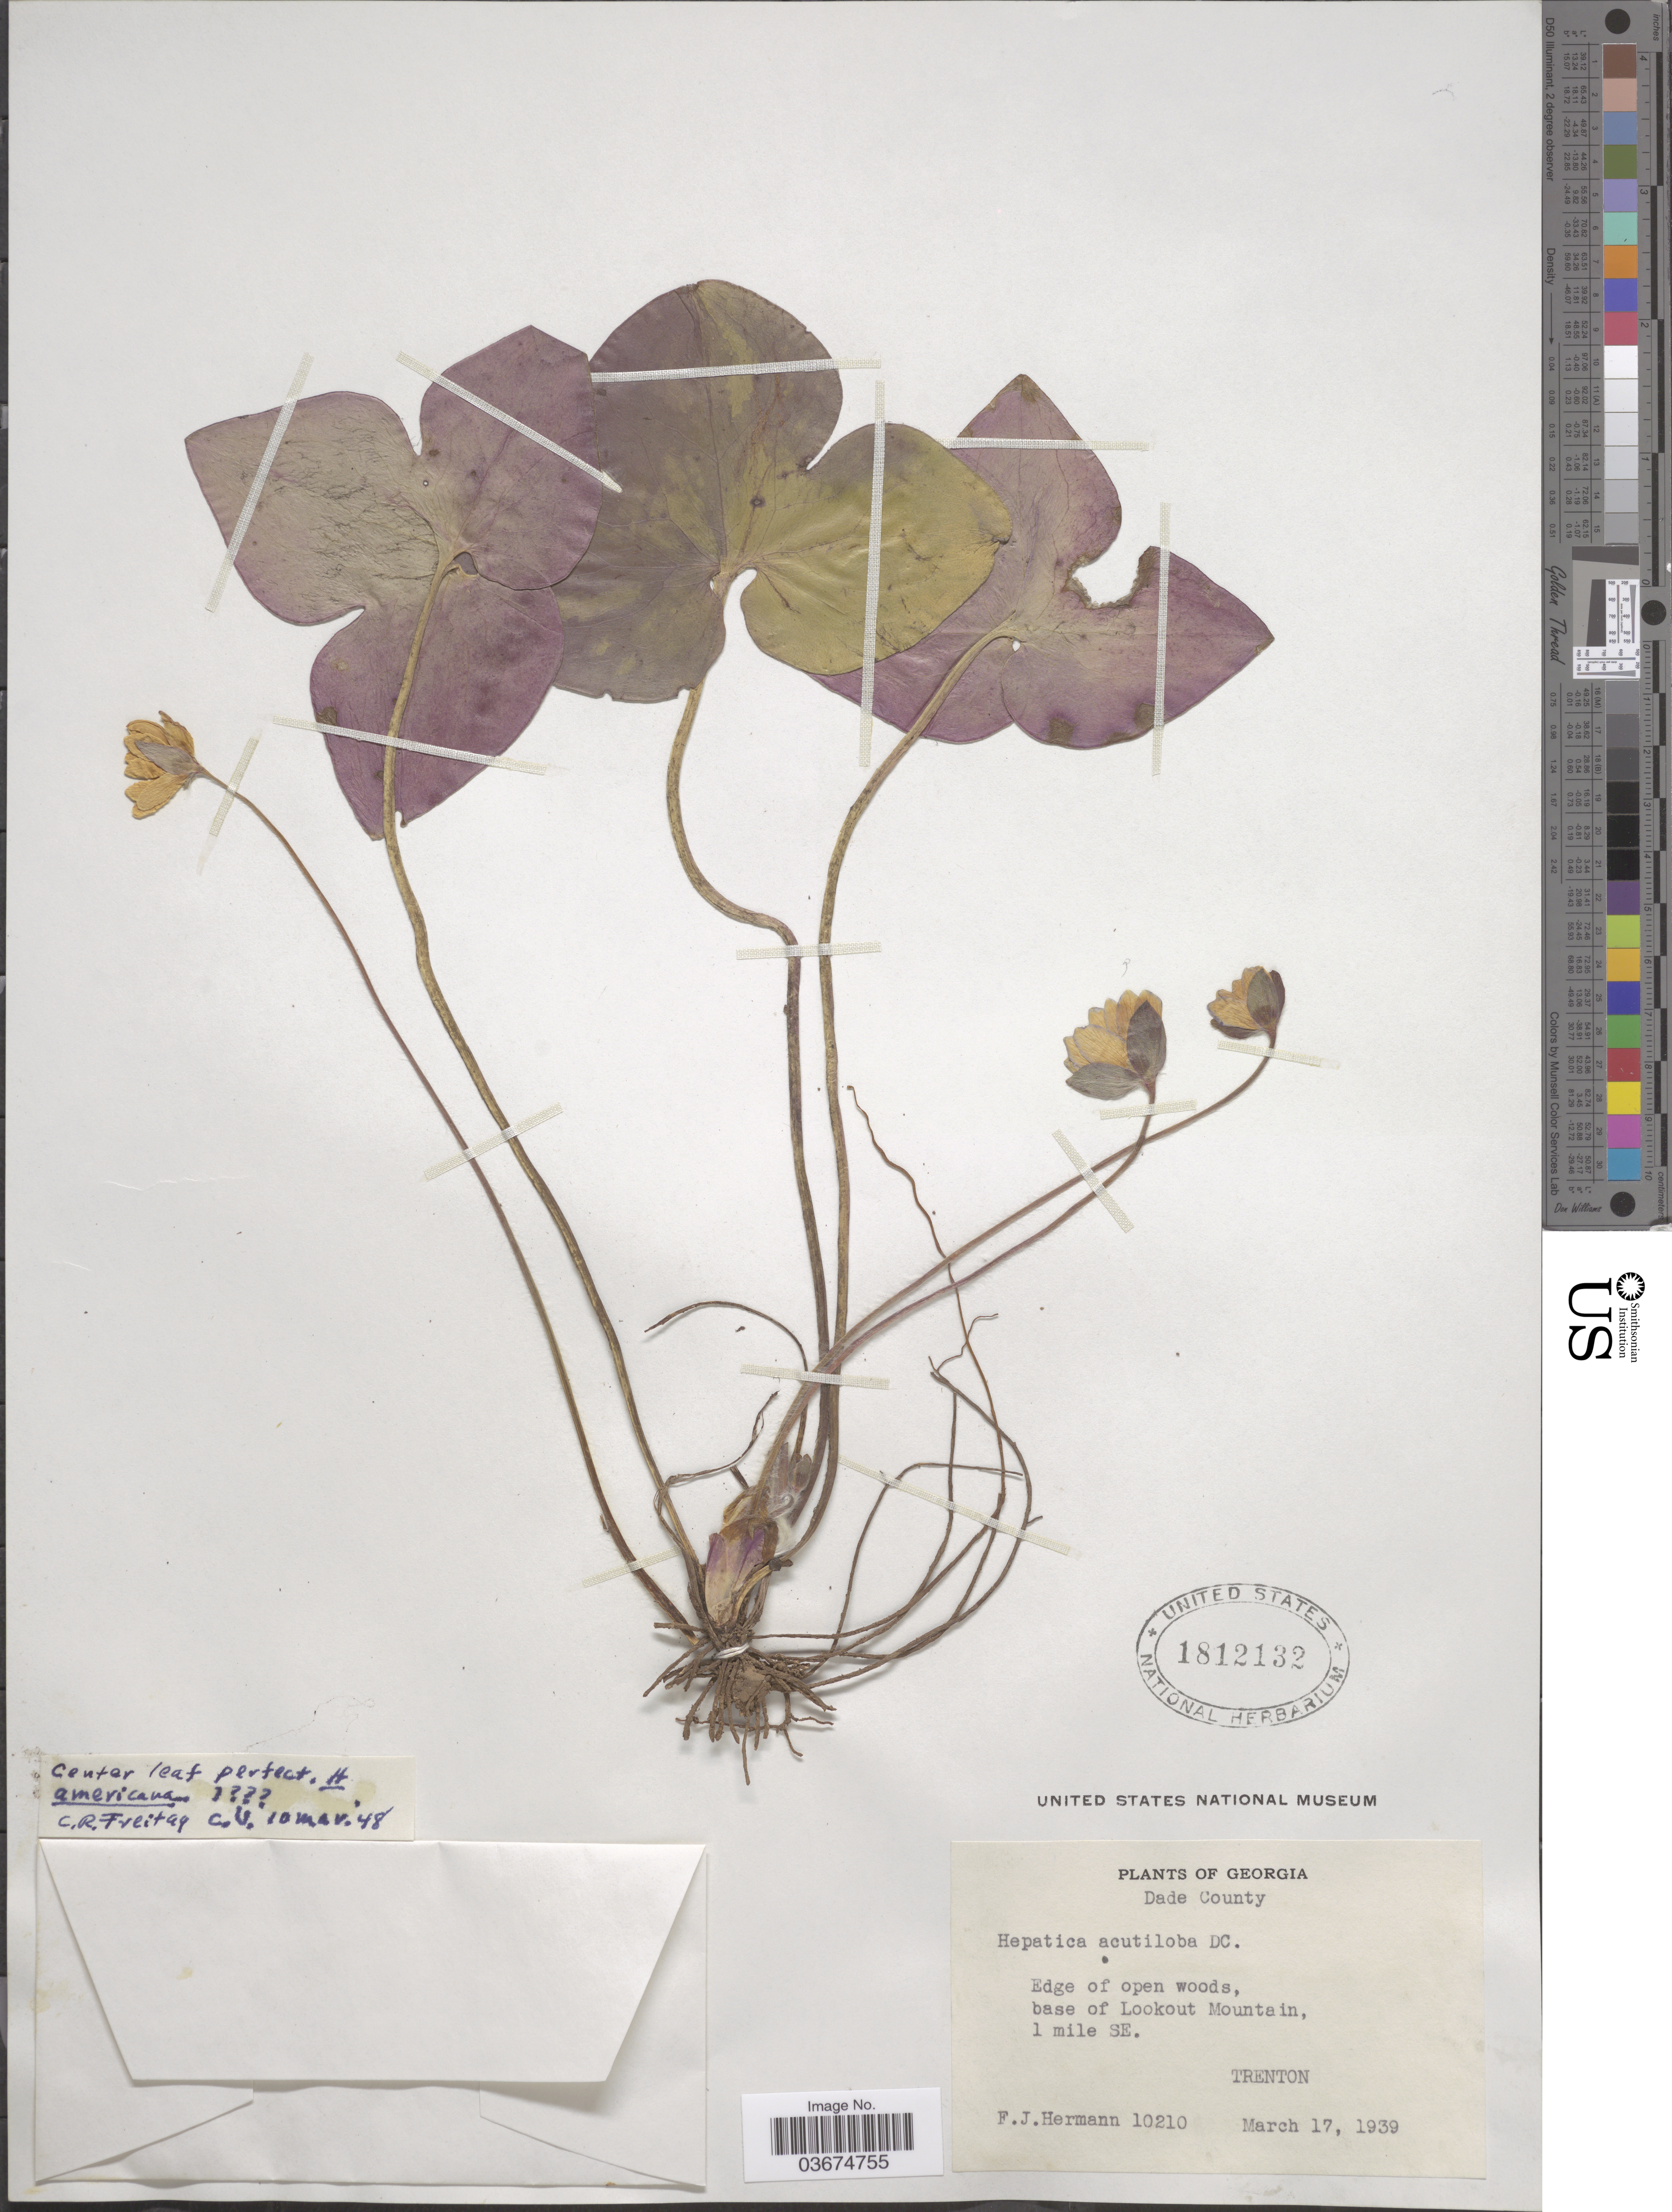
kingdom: Plantae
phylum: Tracheophyta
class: Magnoliopsida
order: Ranunculales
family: Ranunculaceae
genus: Hepatica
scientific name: Hepatica acutiloba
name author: DC.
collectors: F. J. Hermann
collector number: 10210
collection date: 1939-03-17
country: United States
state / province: Georgia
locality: Dade County. Edge of open woods, base of Lookout Mountain, 1 mile SE. Trenton.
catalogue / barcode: US 1812132